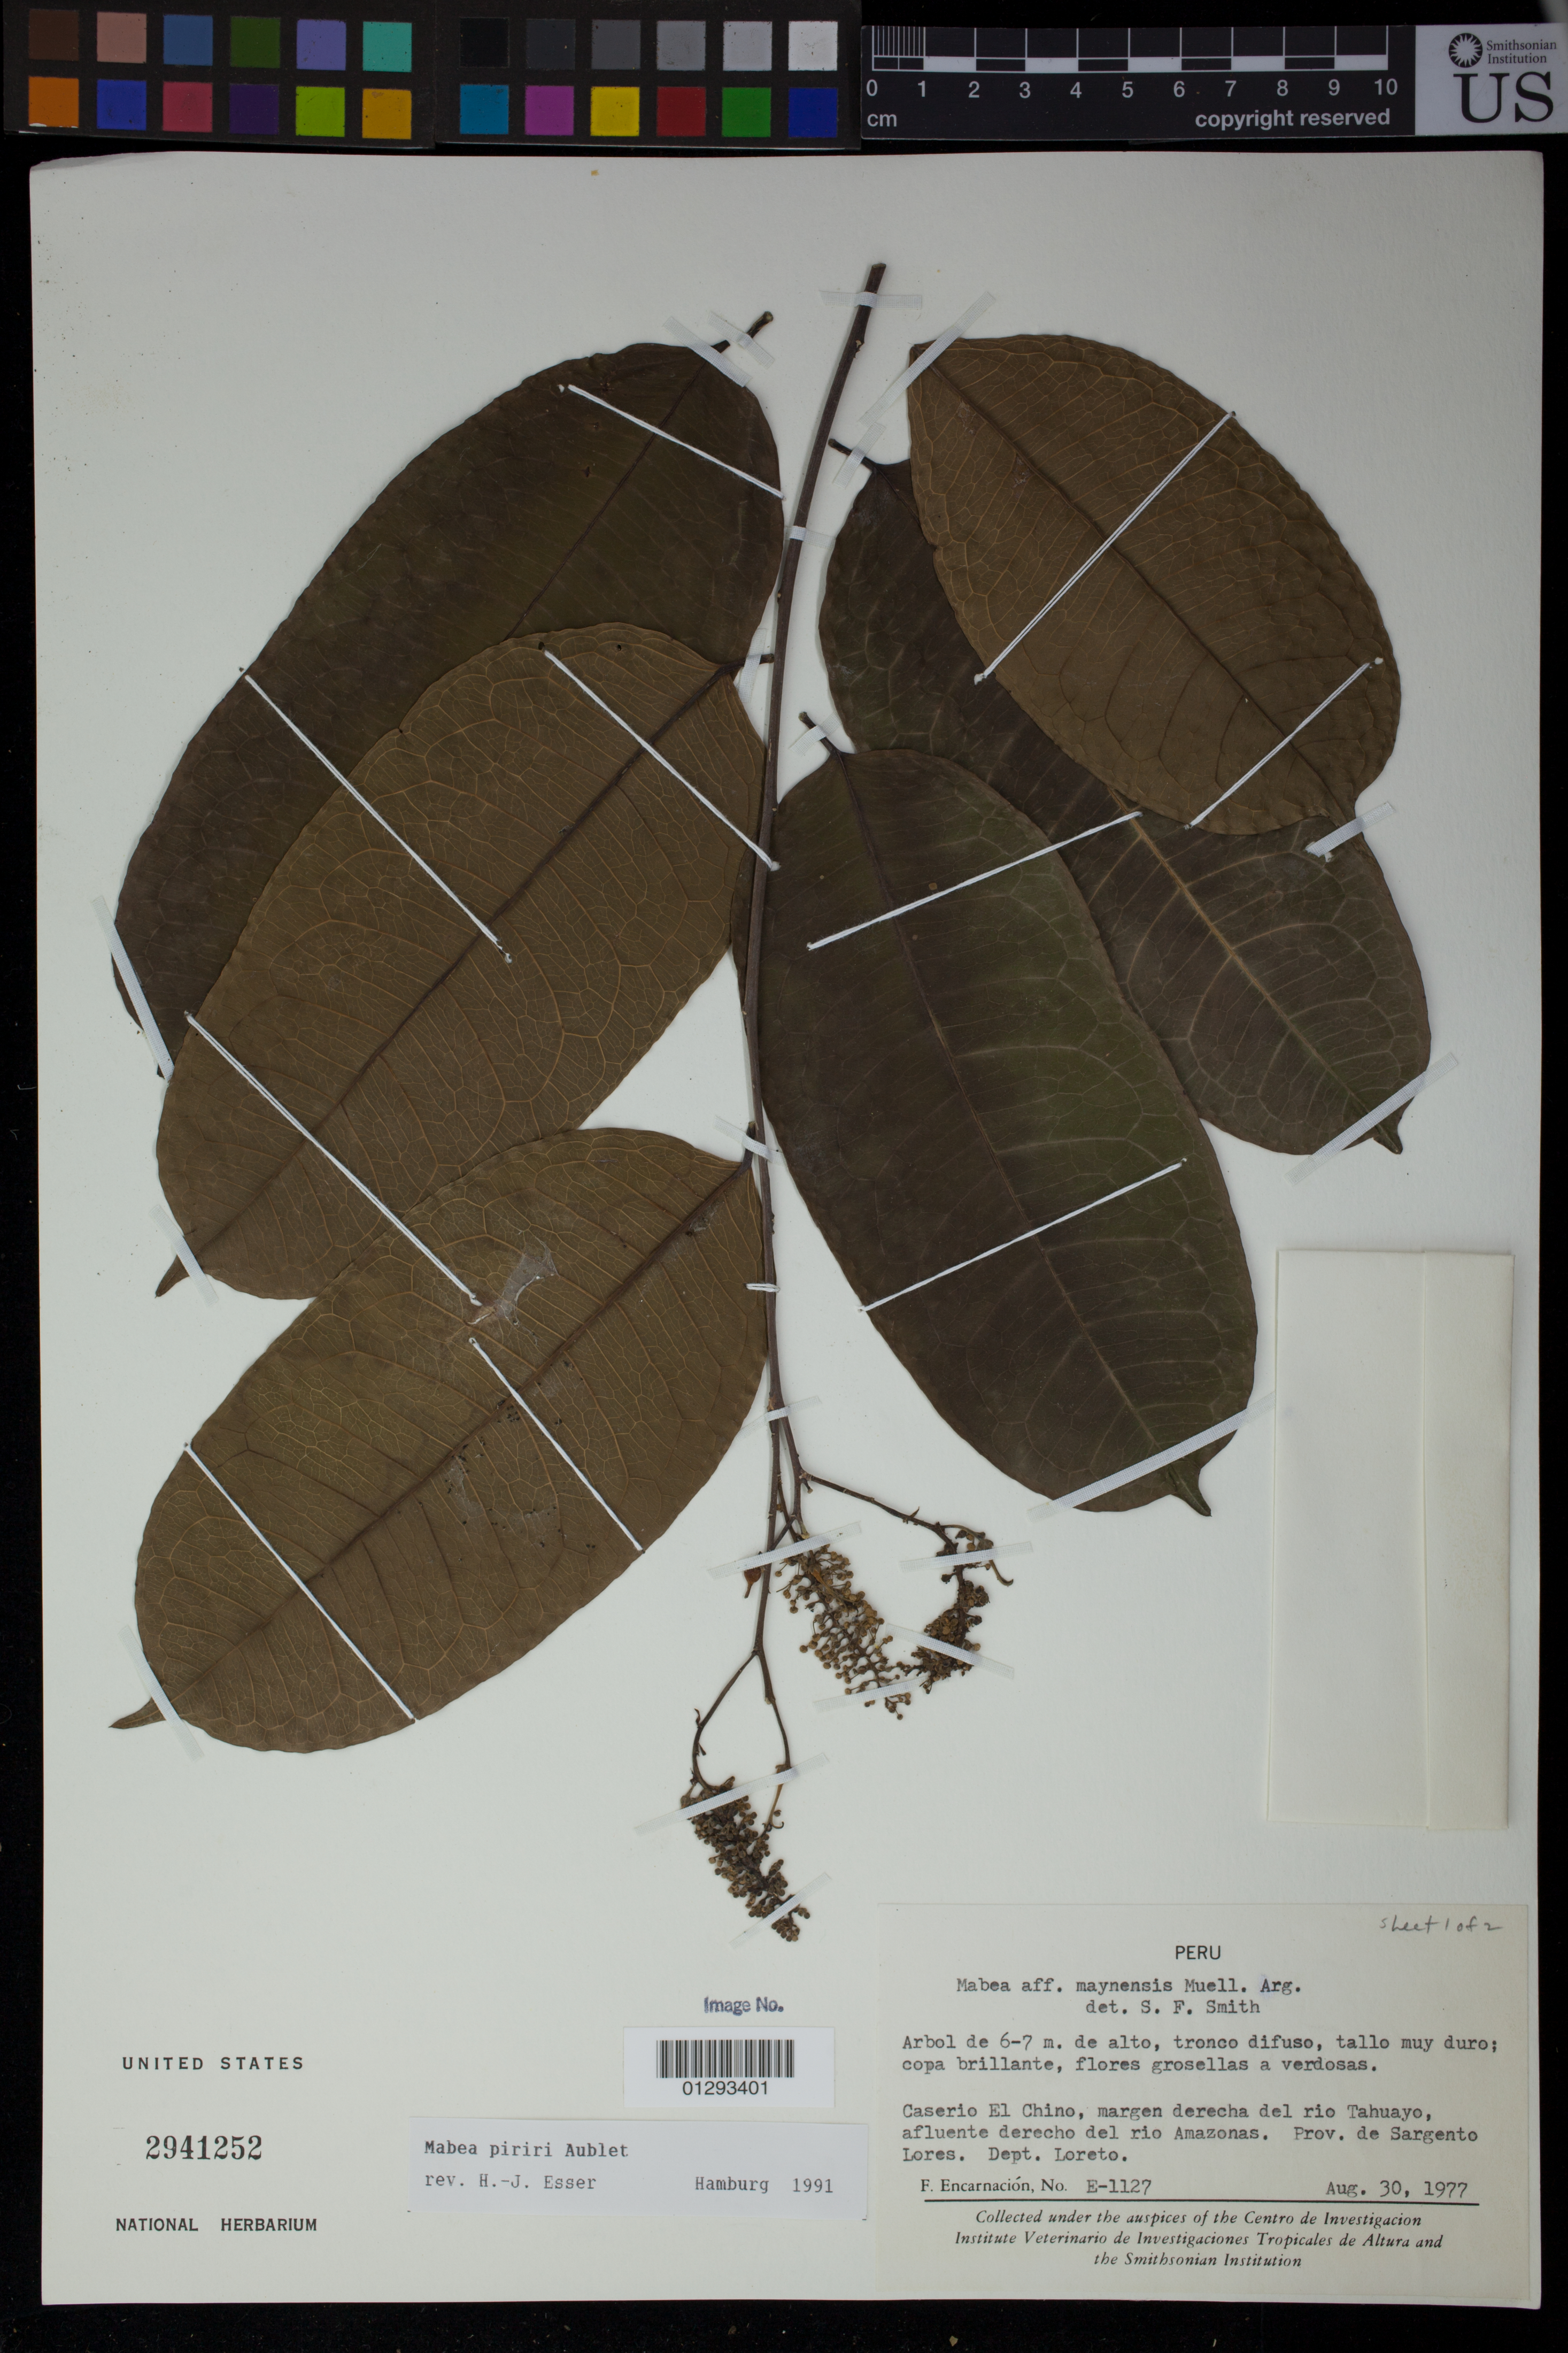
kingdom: Plantae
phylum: Tracheophyta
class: Magnoliopsida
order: Malpighiales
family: Euphorbiaceae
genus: Mabea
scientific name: Mabea piriri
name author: Aubl.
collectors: F. Encarnación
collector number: E-1127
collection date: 1977-08-30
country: Peru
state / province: Loreto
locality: Caserio El Chino, margen derecha del rio Tahuayo, afluente derecho del rio Amazonas. Prov. de Sargento Lores.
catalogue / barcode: US 2941252